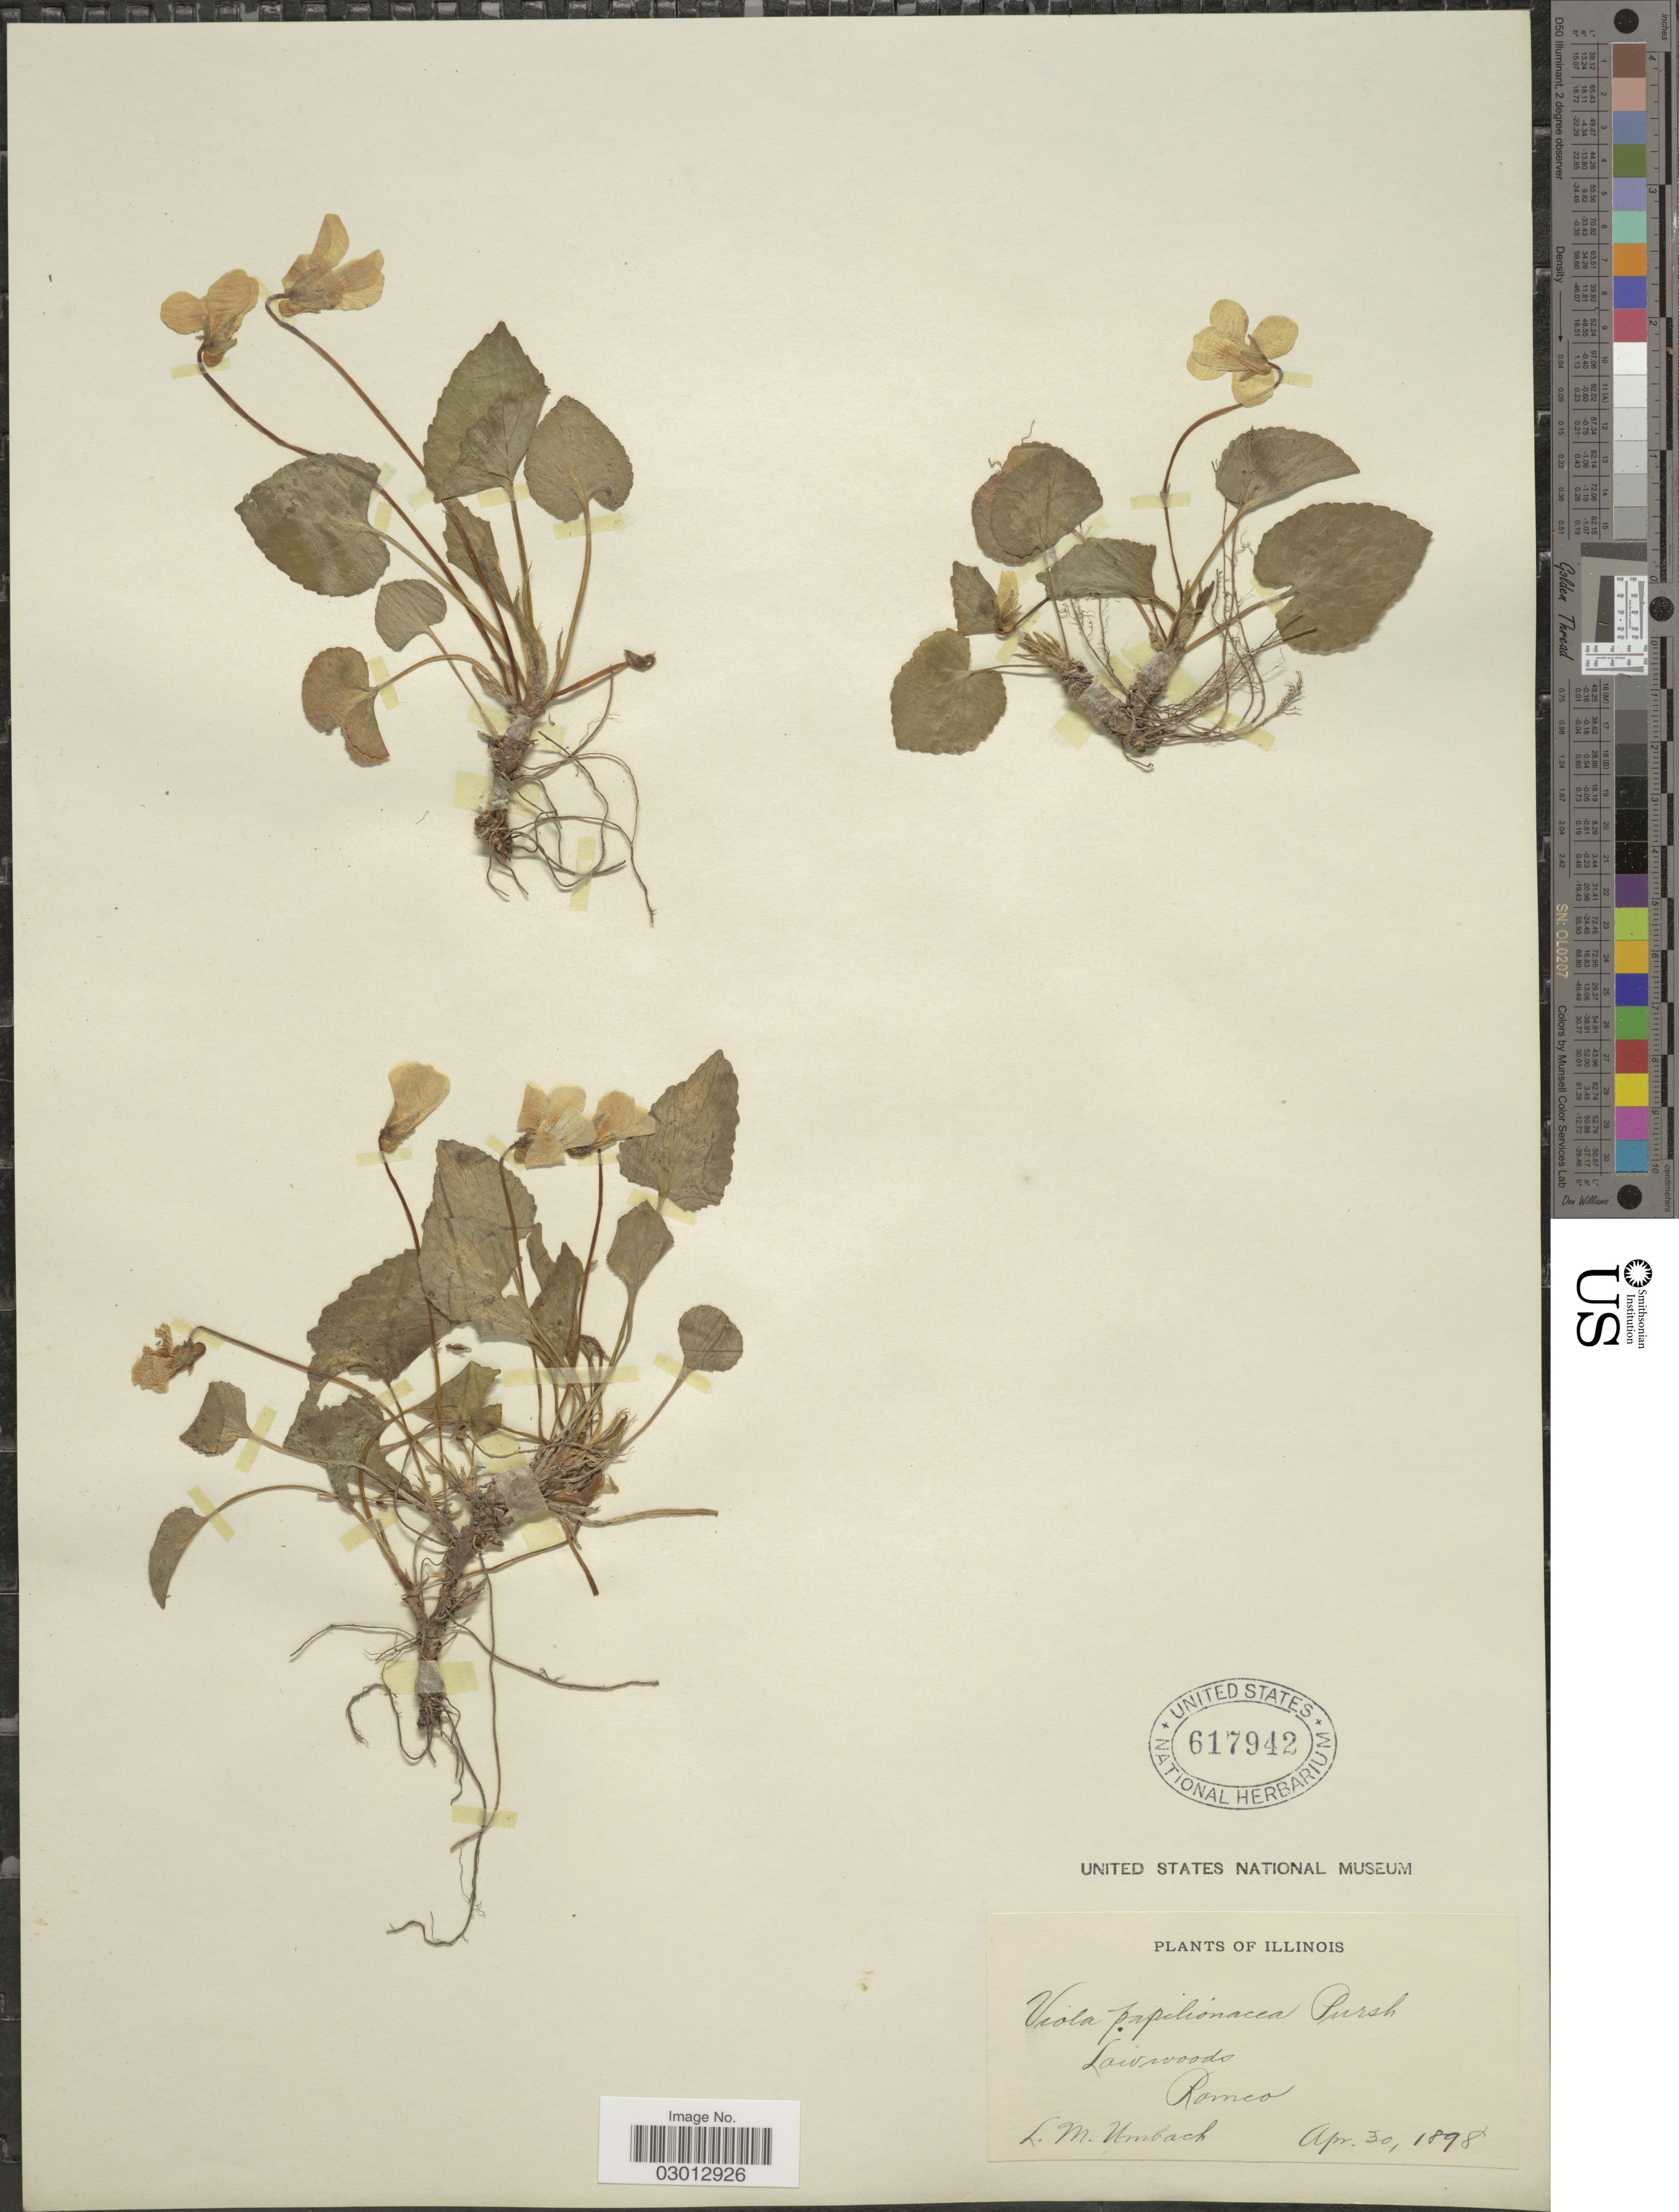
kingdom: Plantae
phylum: Tracheophyta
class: Magnoliopsida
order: Malpighiales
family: Violaceae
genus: Viola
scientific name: Viola papilionacea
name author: Pursh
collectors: L. M. Umbach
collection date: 1898-04-30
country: United States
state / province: Illinois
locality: Romeo.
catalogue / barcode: US 617942